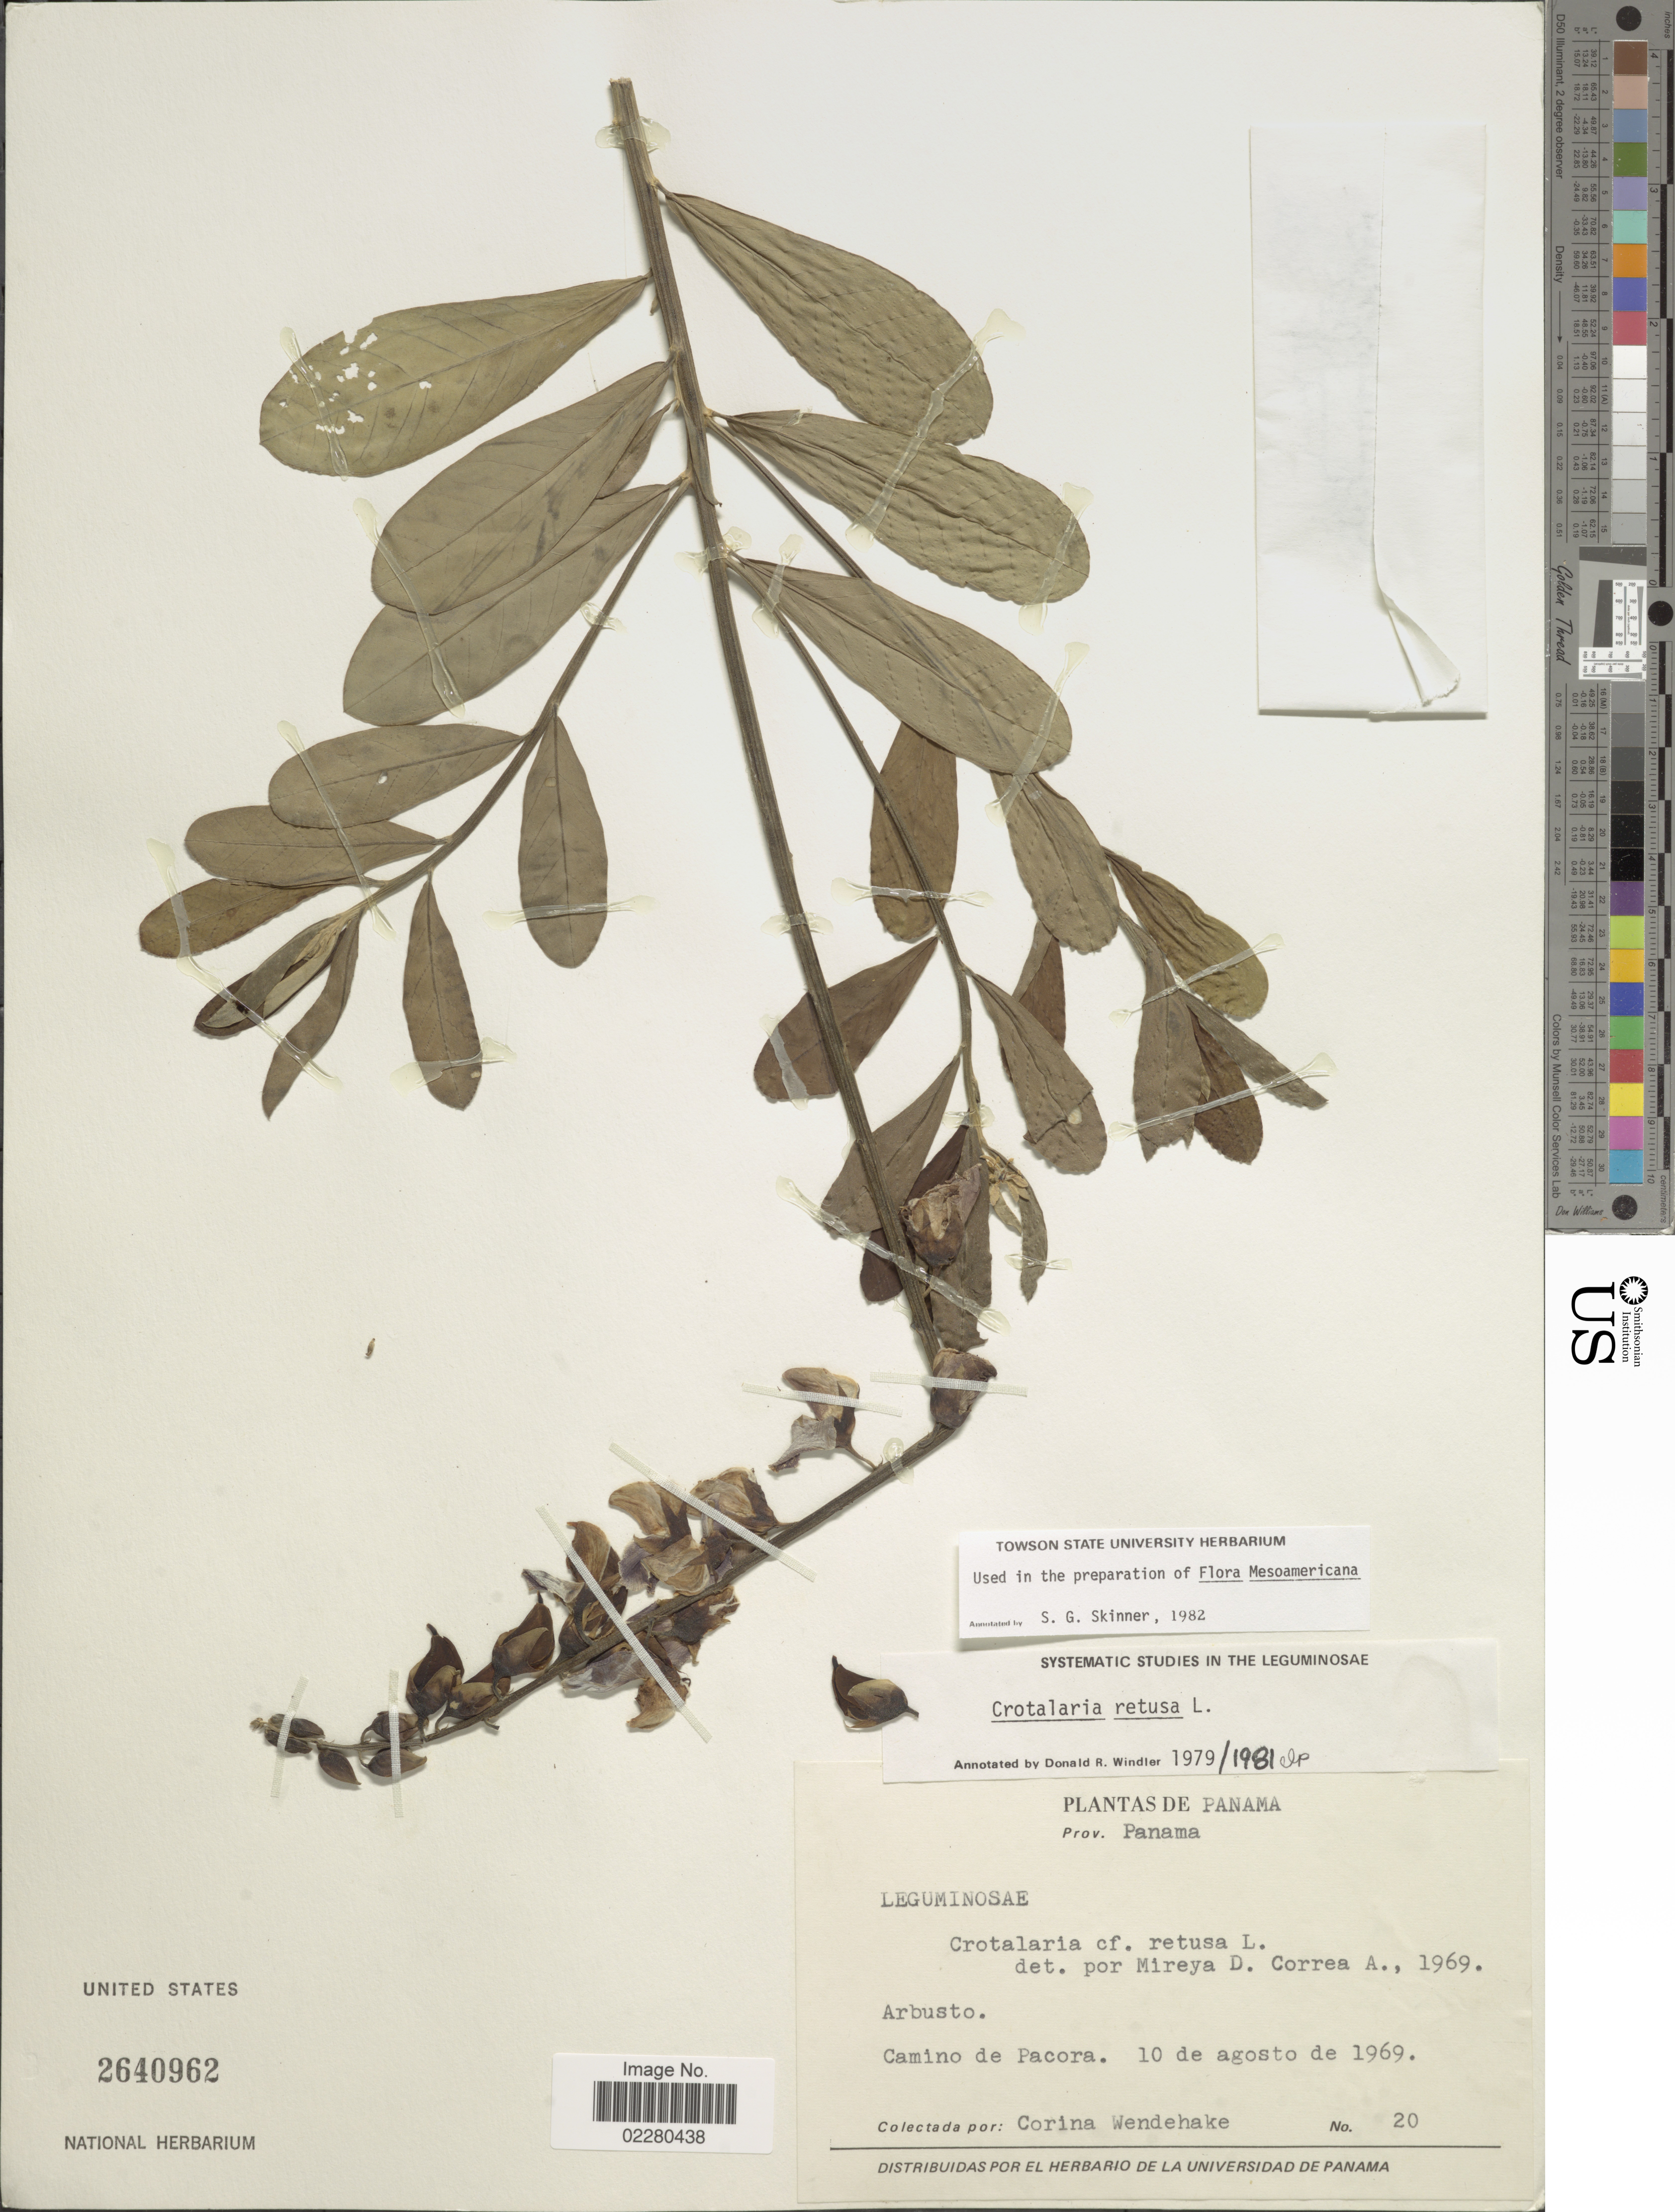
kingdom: Plantae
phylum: Tracheophyta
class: Magnoliopsida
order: Fabales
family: Fabaceae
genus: Crotalaria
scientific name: Crotalaria retusa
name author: L.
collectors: C. Wendehake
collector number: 20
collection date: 1969-08-10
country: Panama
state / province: Panamá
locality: Prov. Panama. Camino de Pacora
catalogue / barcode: US 2640962